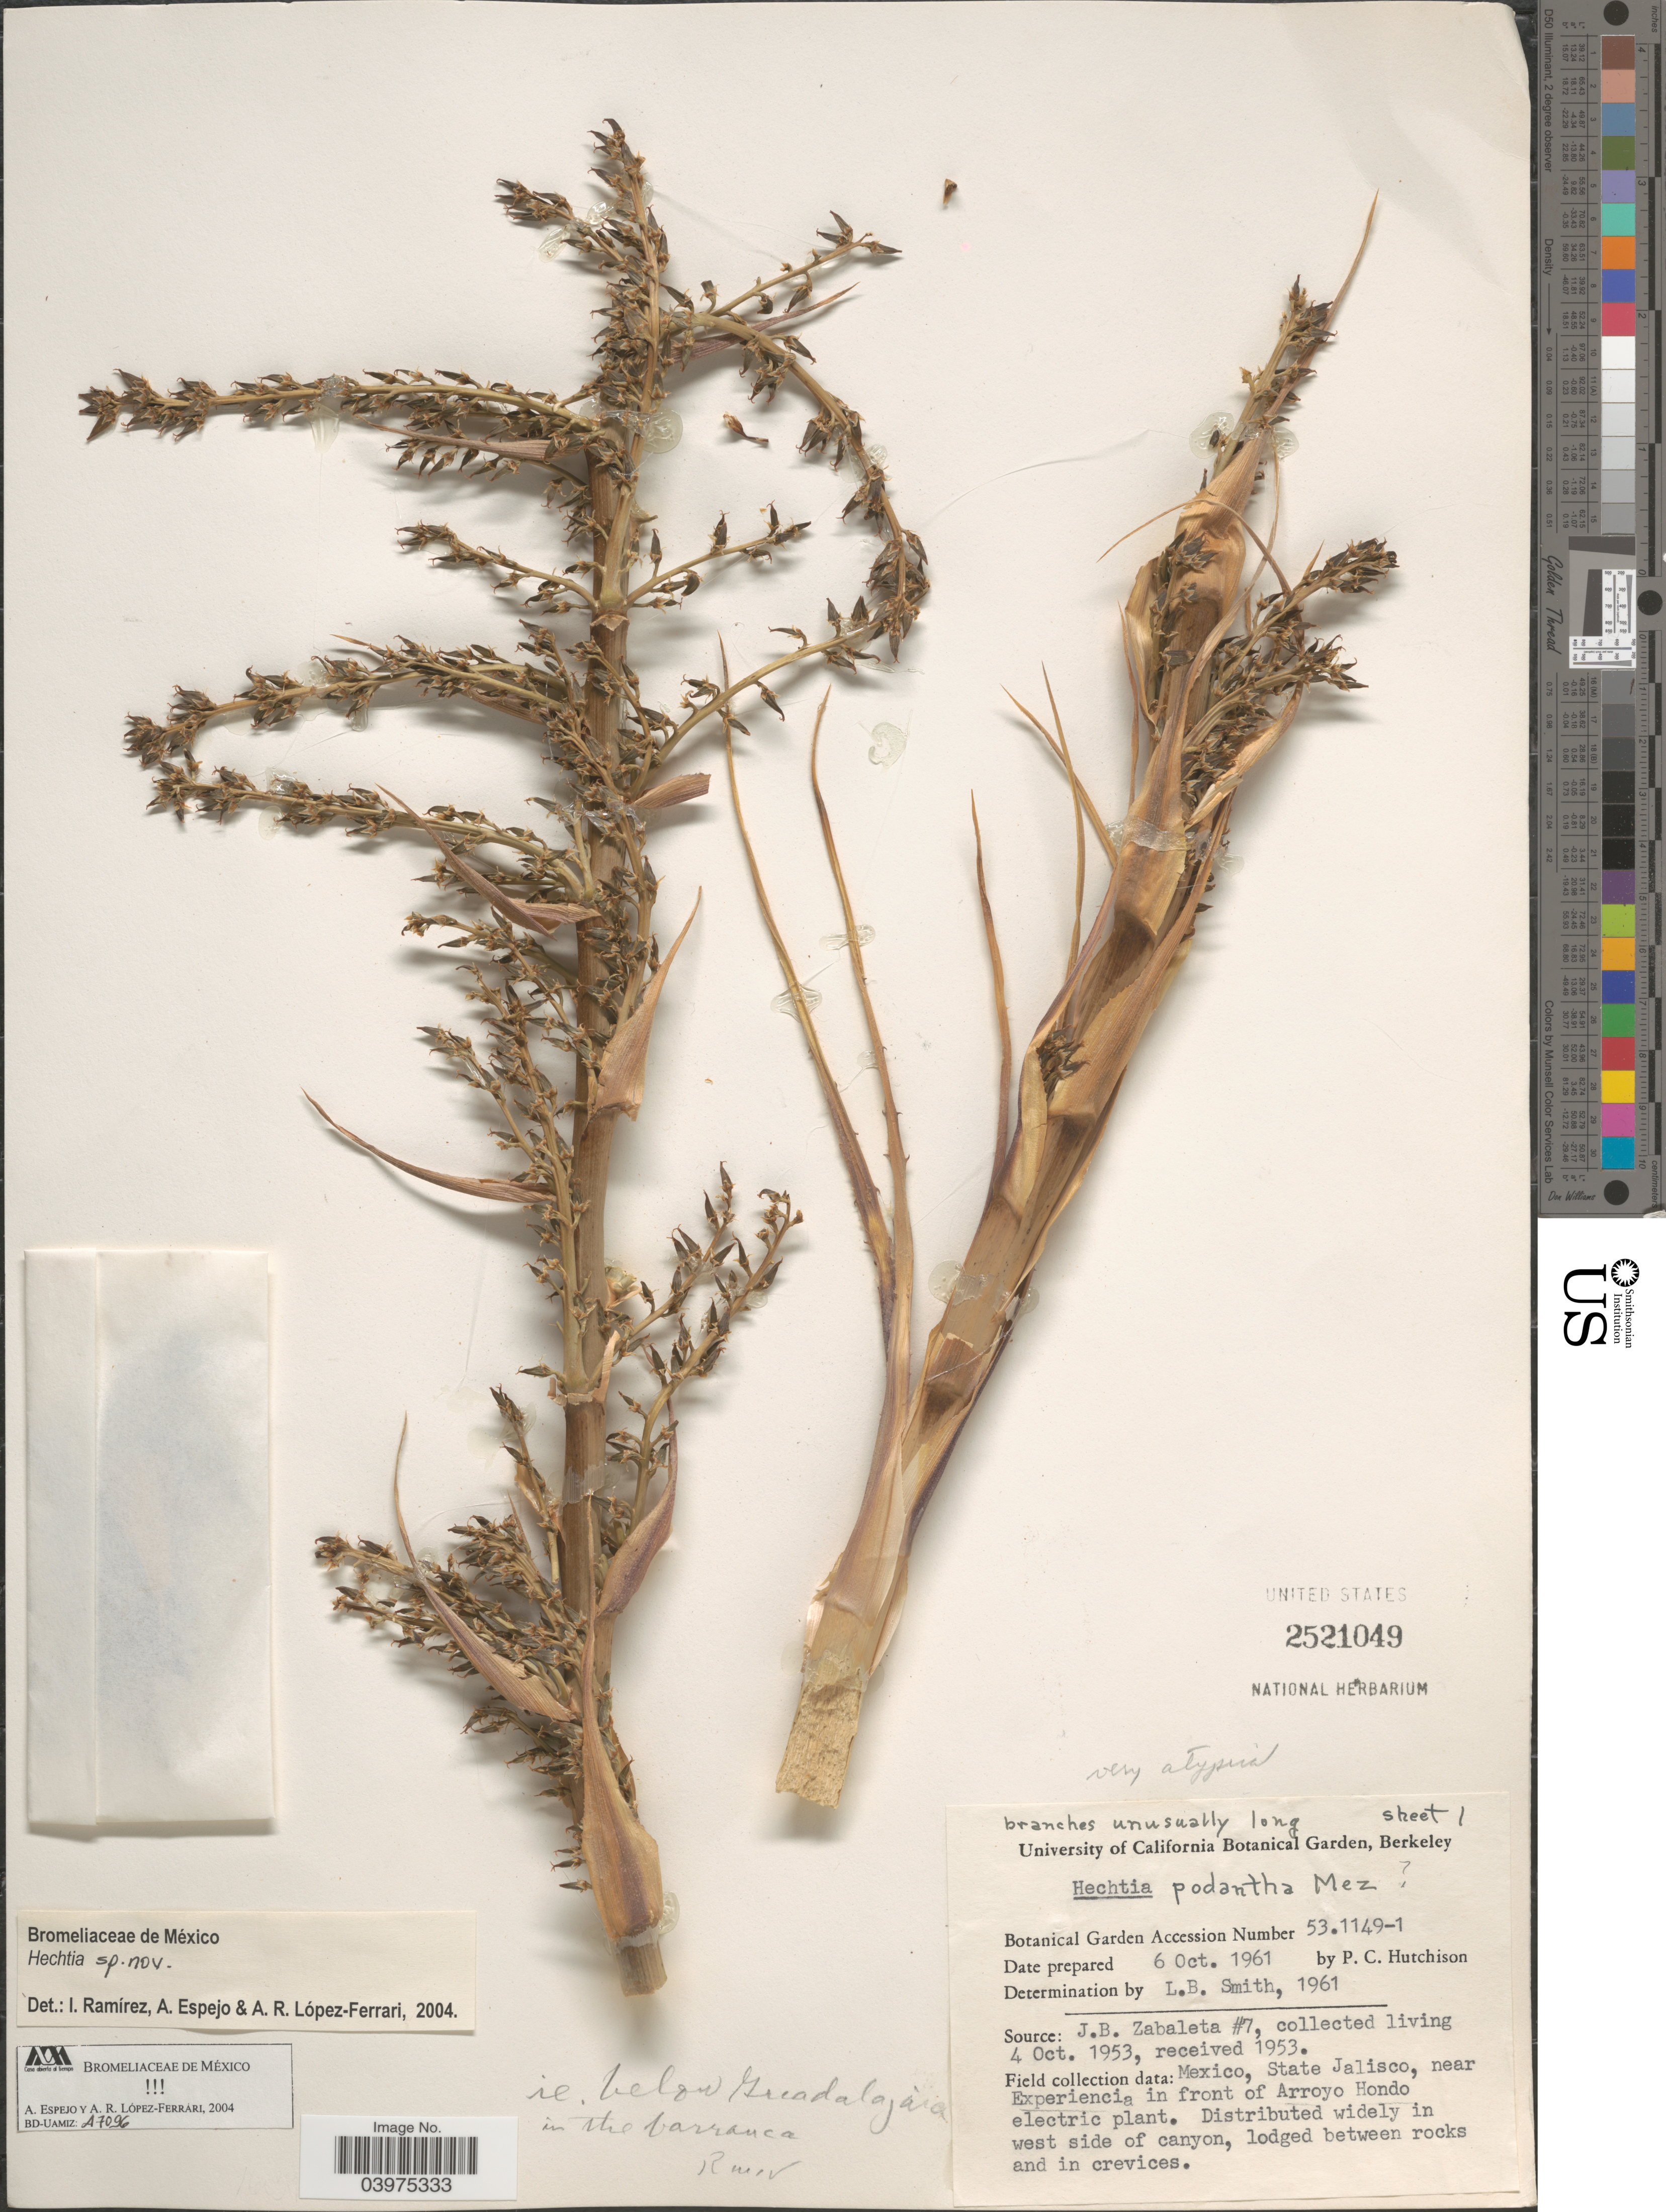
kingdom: Plantae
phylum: Tracheophyta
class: Liliopsida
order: Poales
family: Bromeliaceae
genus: Hechtia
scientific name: Hechtia sp.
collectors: P. C. Hutchison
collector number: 53.1149-1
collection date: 1961-10-06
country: United States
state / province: California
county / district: Alameda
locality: University of California Botanical Garden, Berkeley.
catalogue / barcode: US 2521049